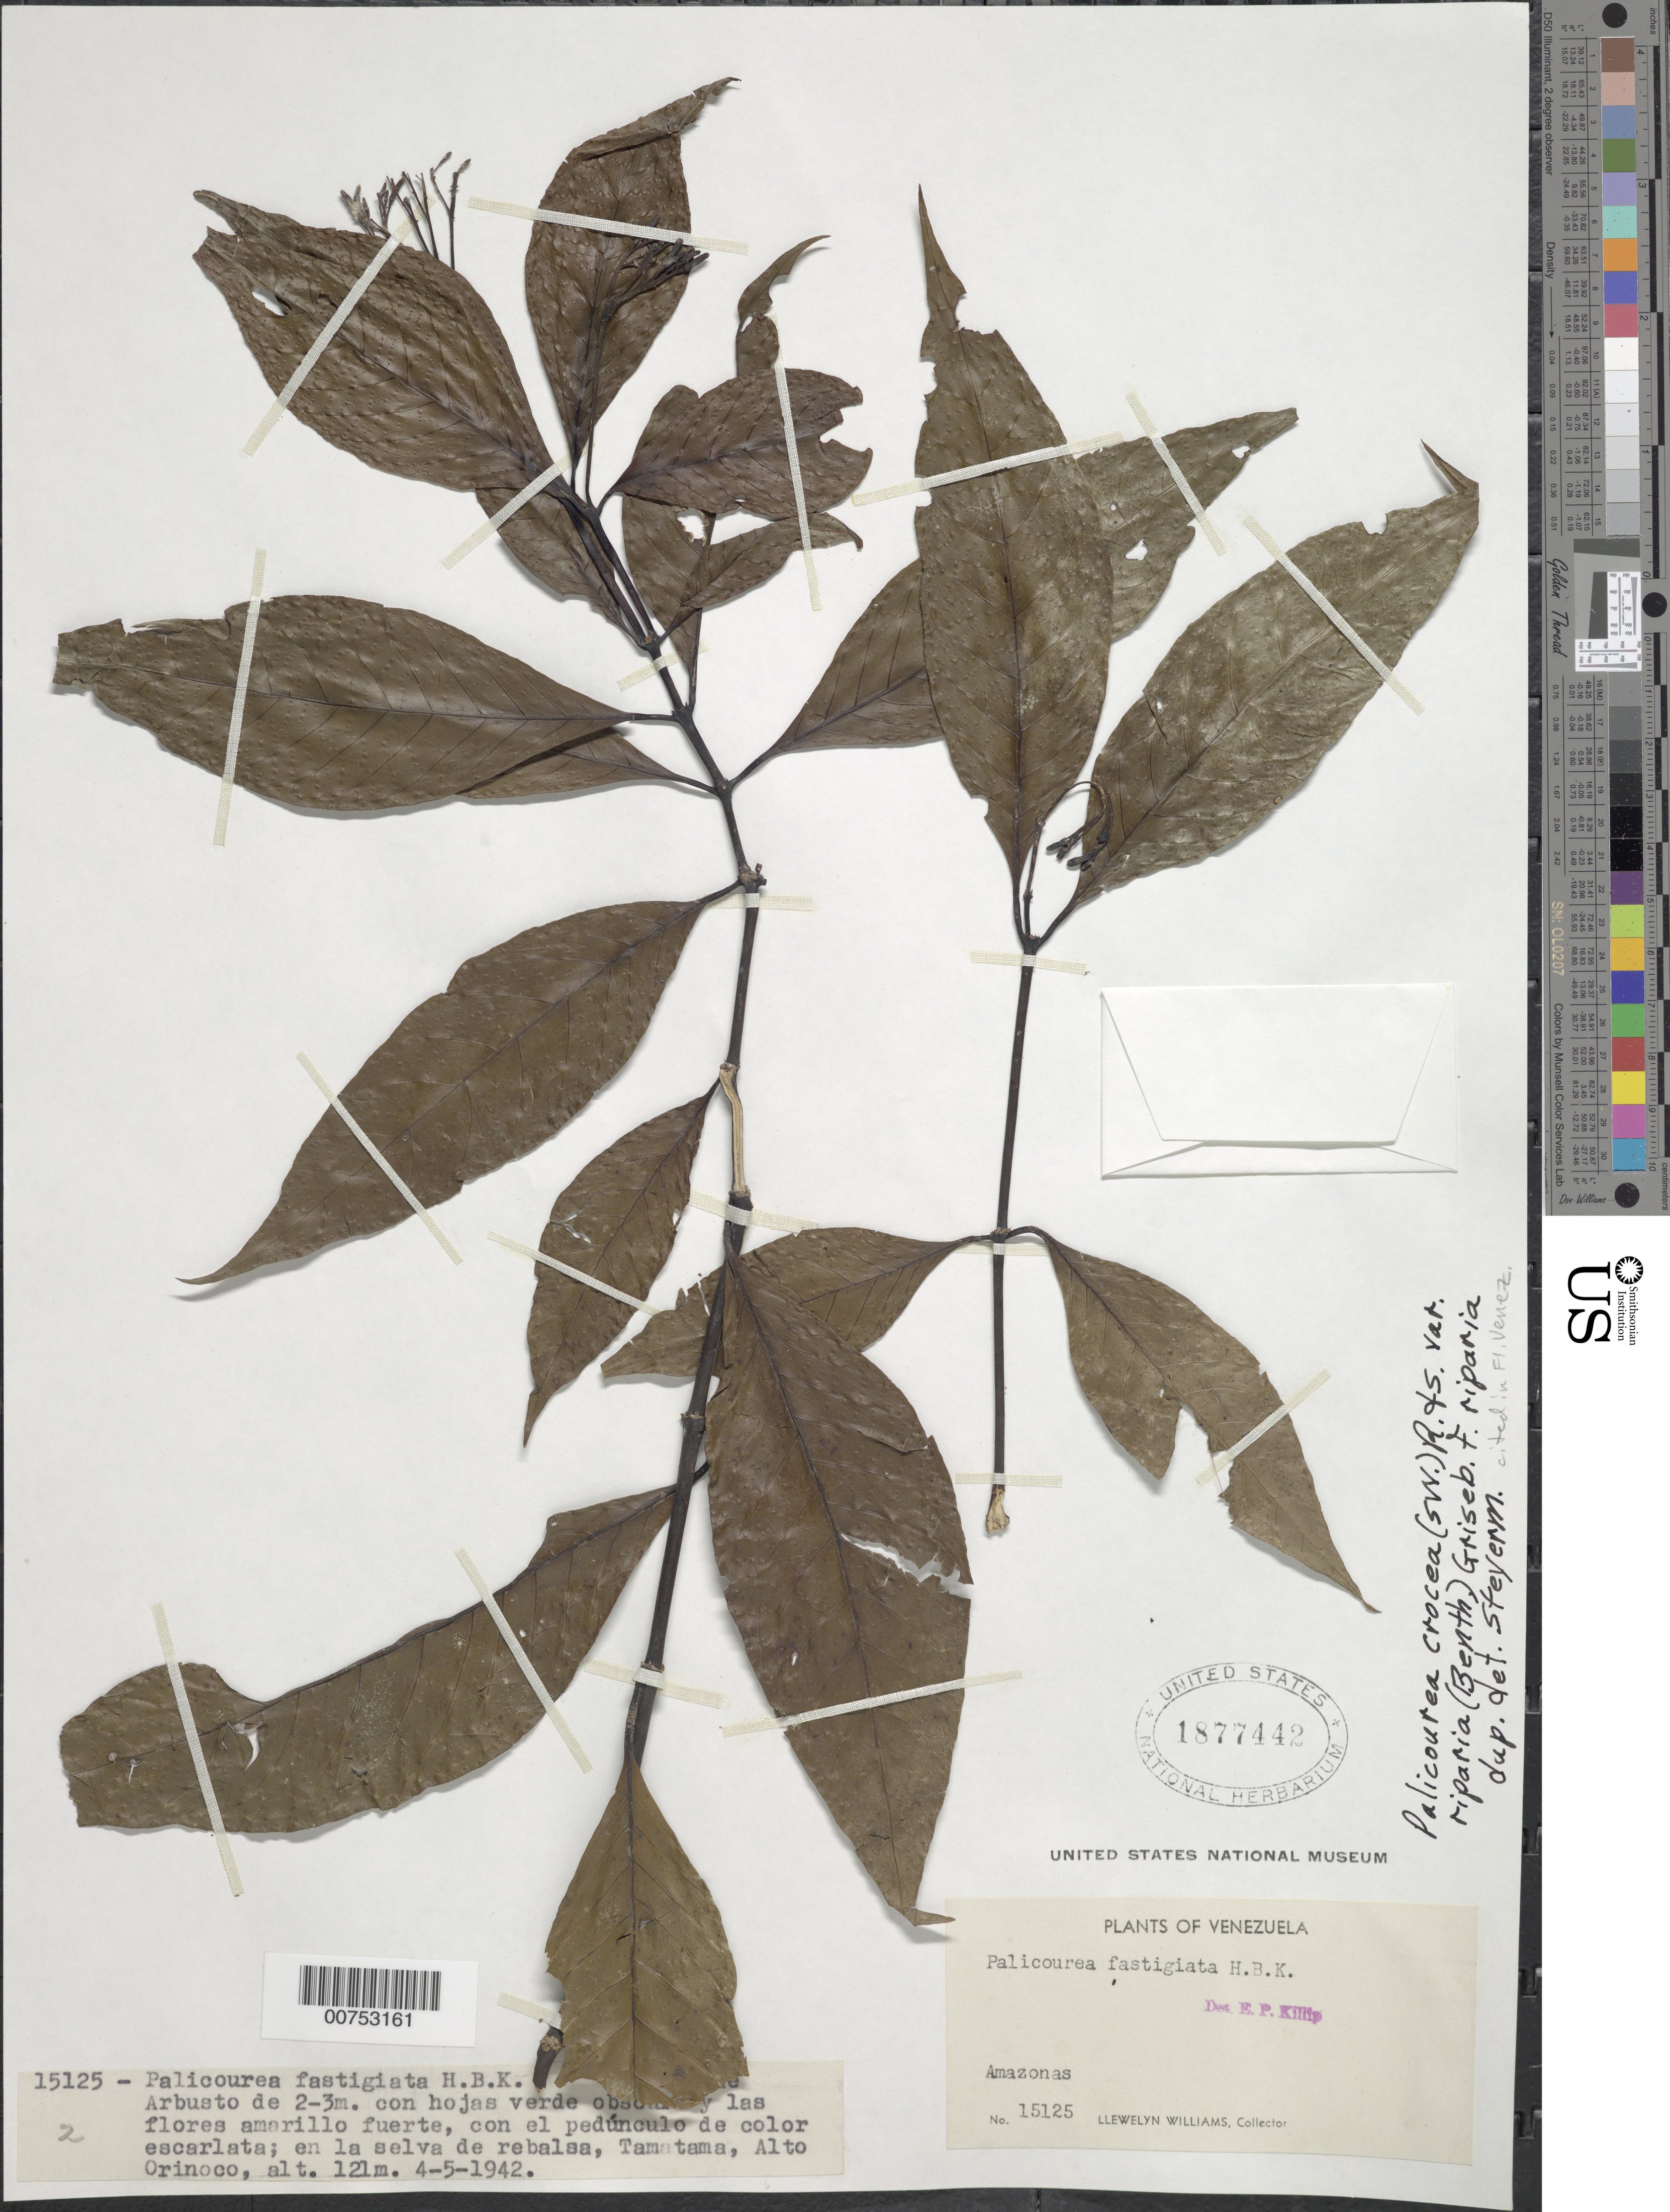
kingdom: Plantae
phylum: Tracheophyta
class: Magnoliopsida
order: Gentianales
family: Rubiaceae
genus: Palicourea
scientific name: Palicourea crocea var. riparia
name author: (Benth.) Griseb.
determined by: Steyermark, Julian A., (VEN)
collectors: Ll. Williams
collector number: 15125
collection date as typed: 4-May-42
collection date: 1942-05-04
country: Venezuela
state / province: Amazonas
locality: Tamatama, arriba de, Alto Orinoco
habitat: Selva de rebalsa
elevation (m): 121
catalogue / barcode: US 1877442